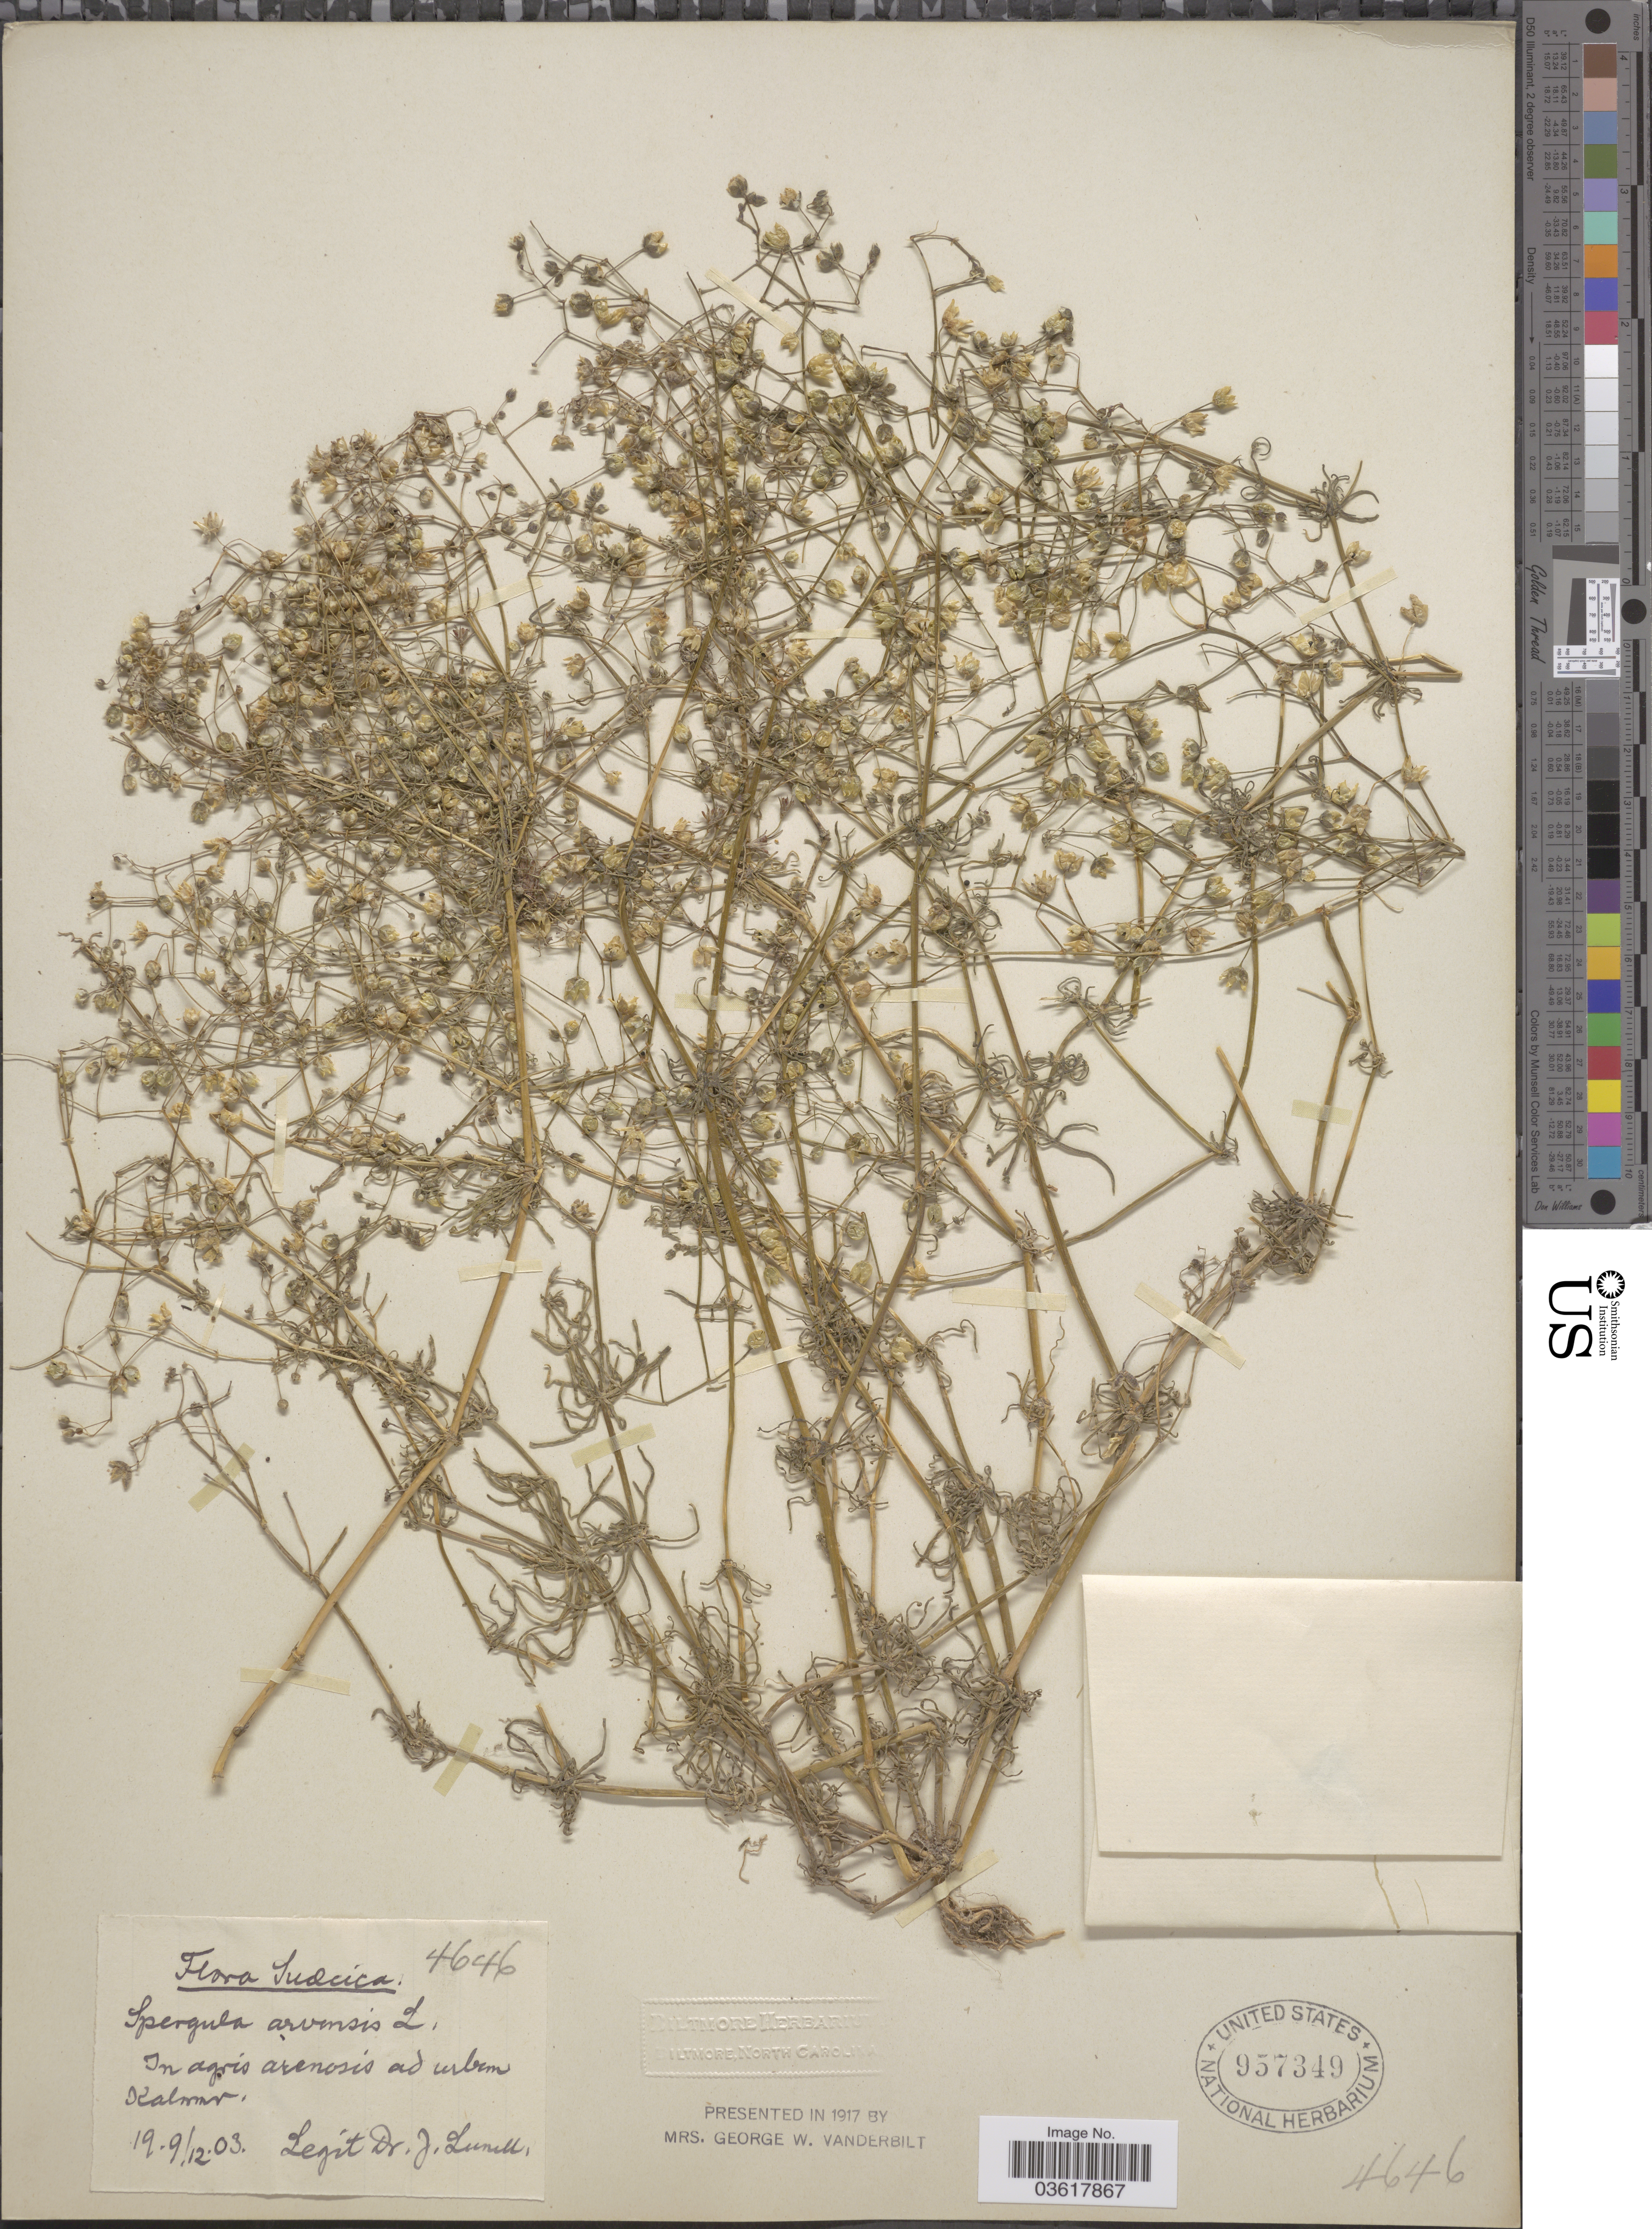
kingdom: Plantae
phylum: Tracheophyta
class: Magnoliopsida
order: Caryophyllales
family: Caryophyllaceae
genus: Spergula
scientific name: Spergula arvensis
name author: L.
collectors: J. Lunell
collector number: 4646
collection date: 1903-12-09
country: Sweden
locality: Suæcica. In agris arenosis ad urbem Kalmar.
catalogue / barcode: US 957349